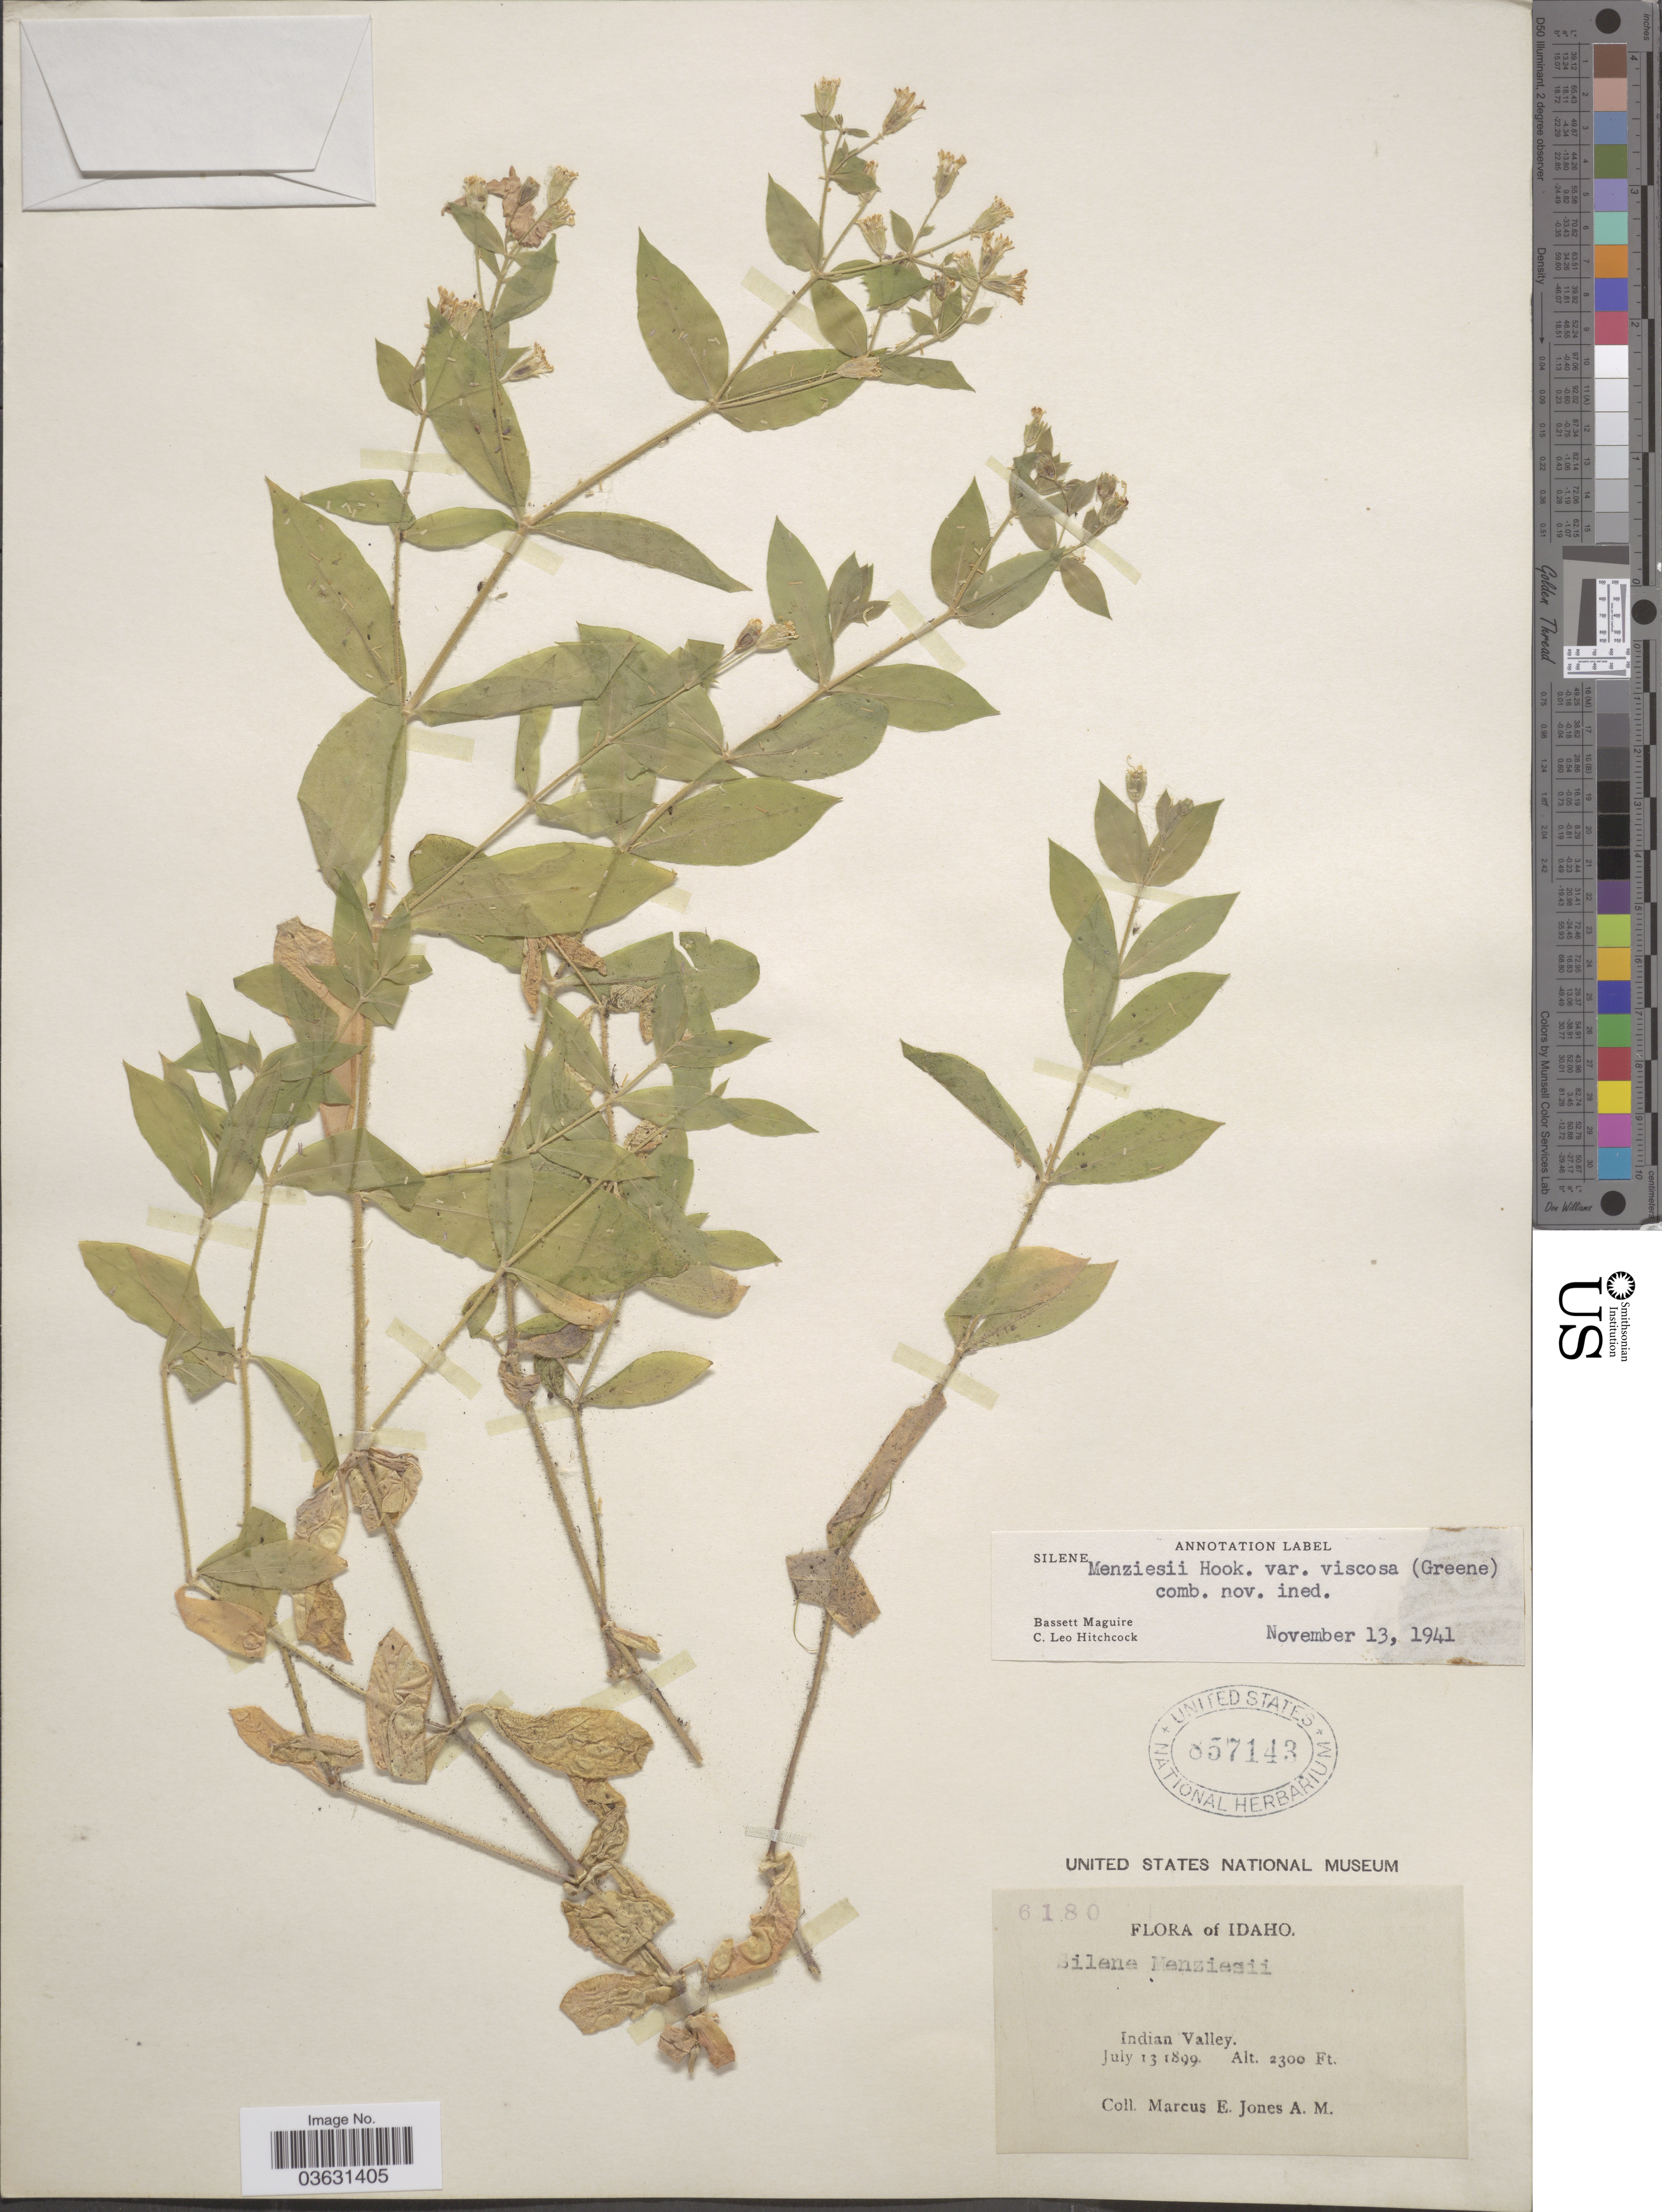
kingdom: Plantae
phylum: Tracheophyta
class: Magnoliopsida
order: Caryophyllales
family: Caryophyllaceae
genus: Silene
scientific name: Silene menziesii var. viscosa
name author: (Greene) C.L. Hitchc. & Maguire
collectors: M. E. Jones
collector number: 6180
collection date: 1899-07-13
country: United States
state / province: Idaho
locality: Indian Valley.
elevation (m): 701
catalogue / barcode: US 857143